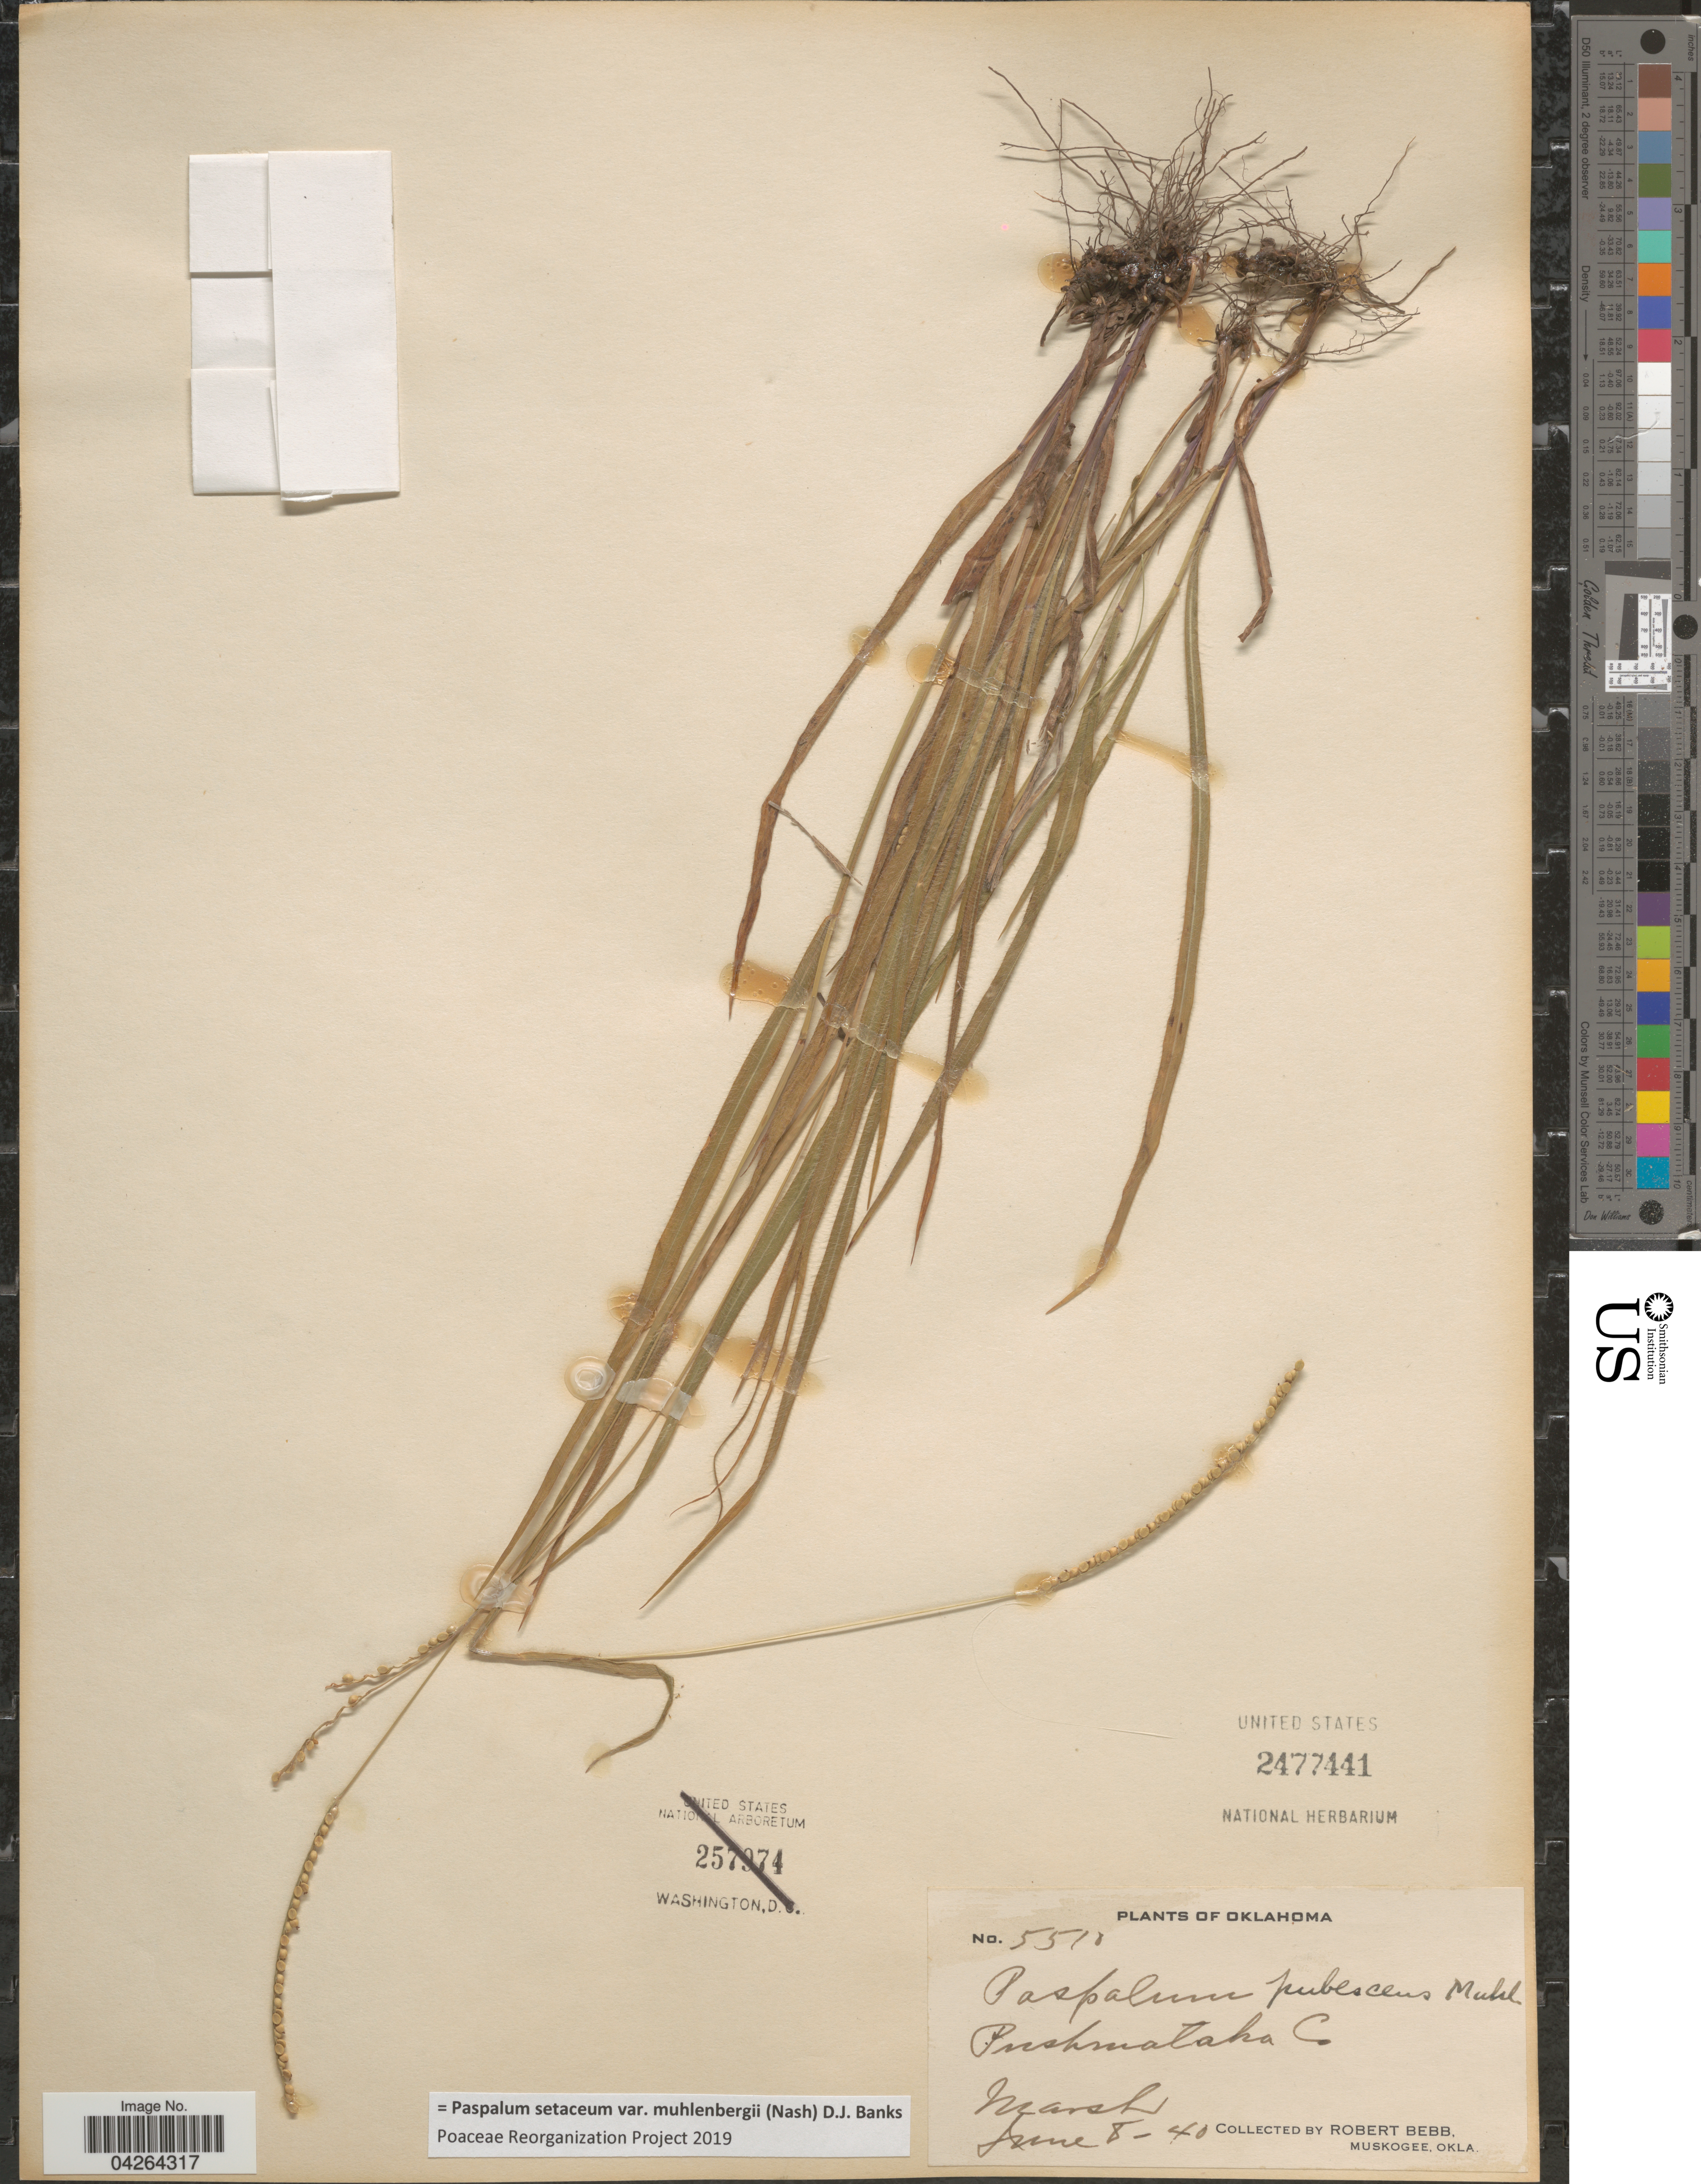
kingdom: Plantae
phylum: Tracheophyta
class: Liliopsida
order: Poales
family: Poaceae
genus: Paspalum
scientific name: Paspalum setaceum var. muhlenbergii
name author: (Nash) D.J. Banks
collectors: R. Bebb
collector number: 5511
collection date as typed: Transcribed d/m/y: 8/6/40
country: United States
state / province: Oklahoma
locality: Pushmataha Co.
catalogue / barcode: US 2477441